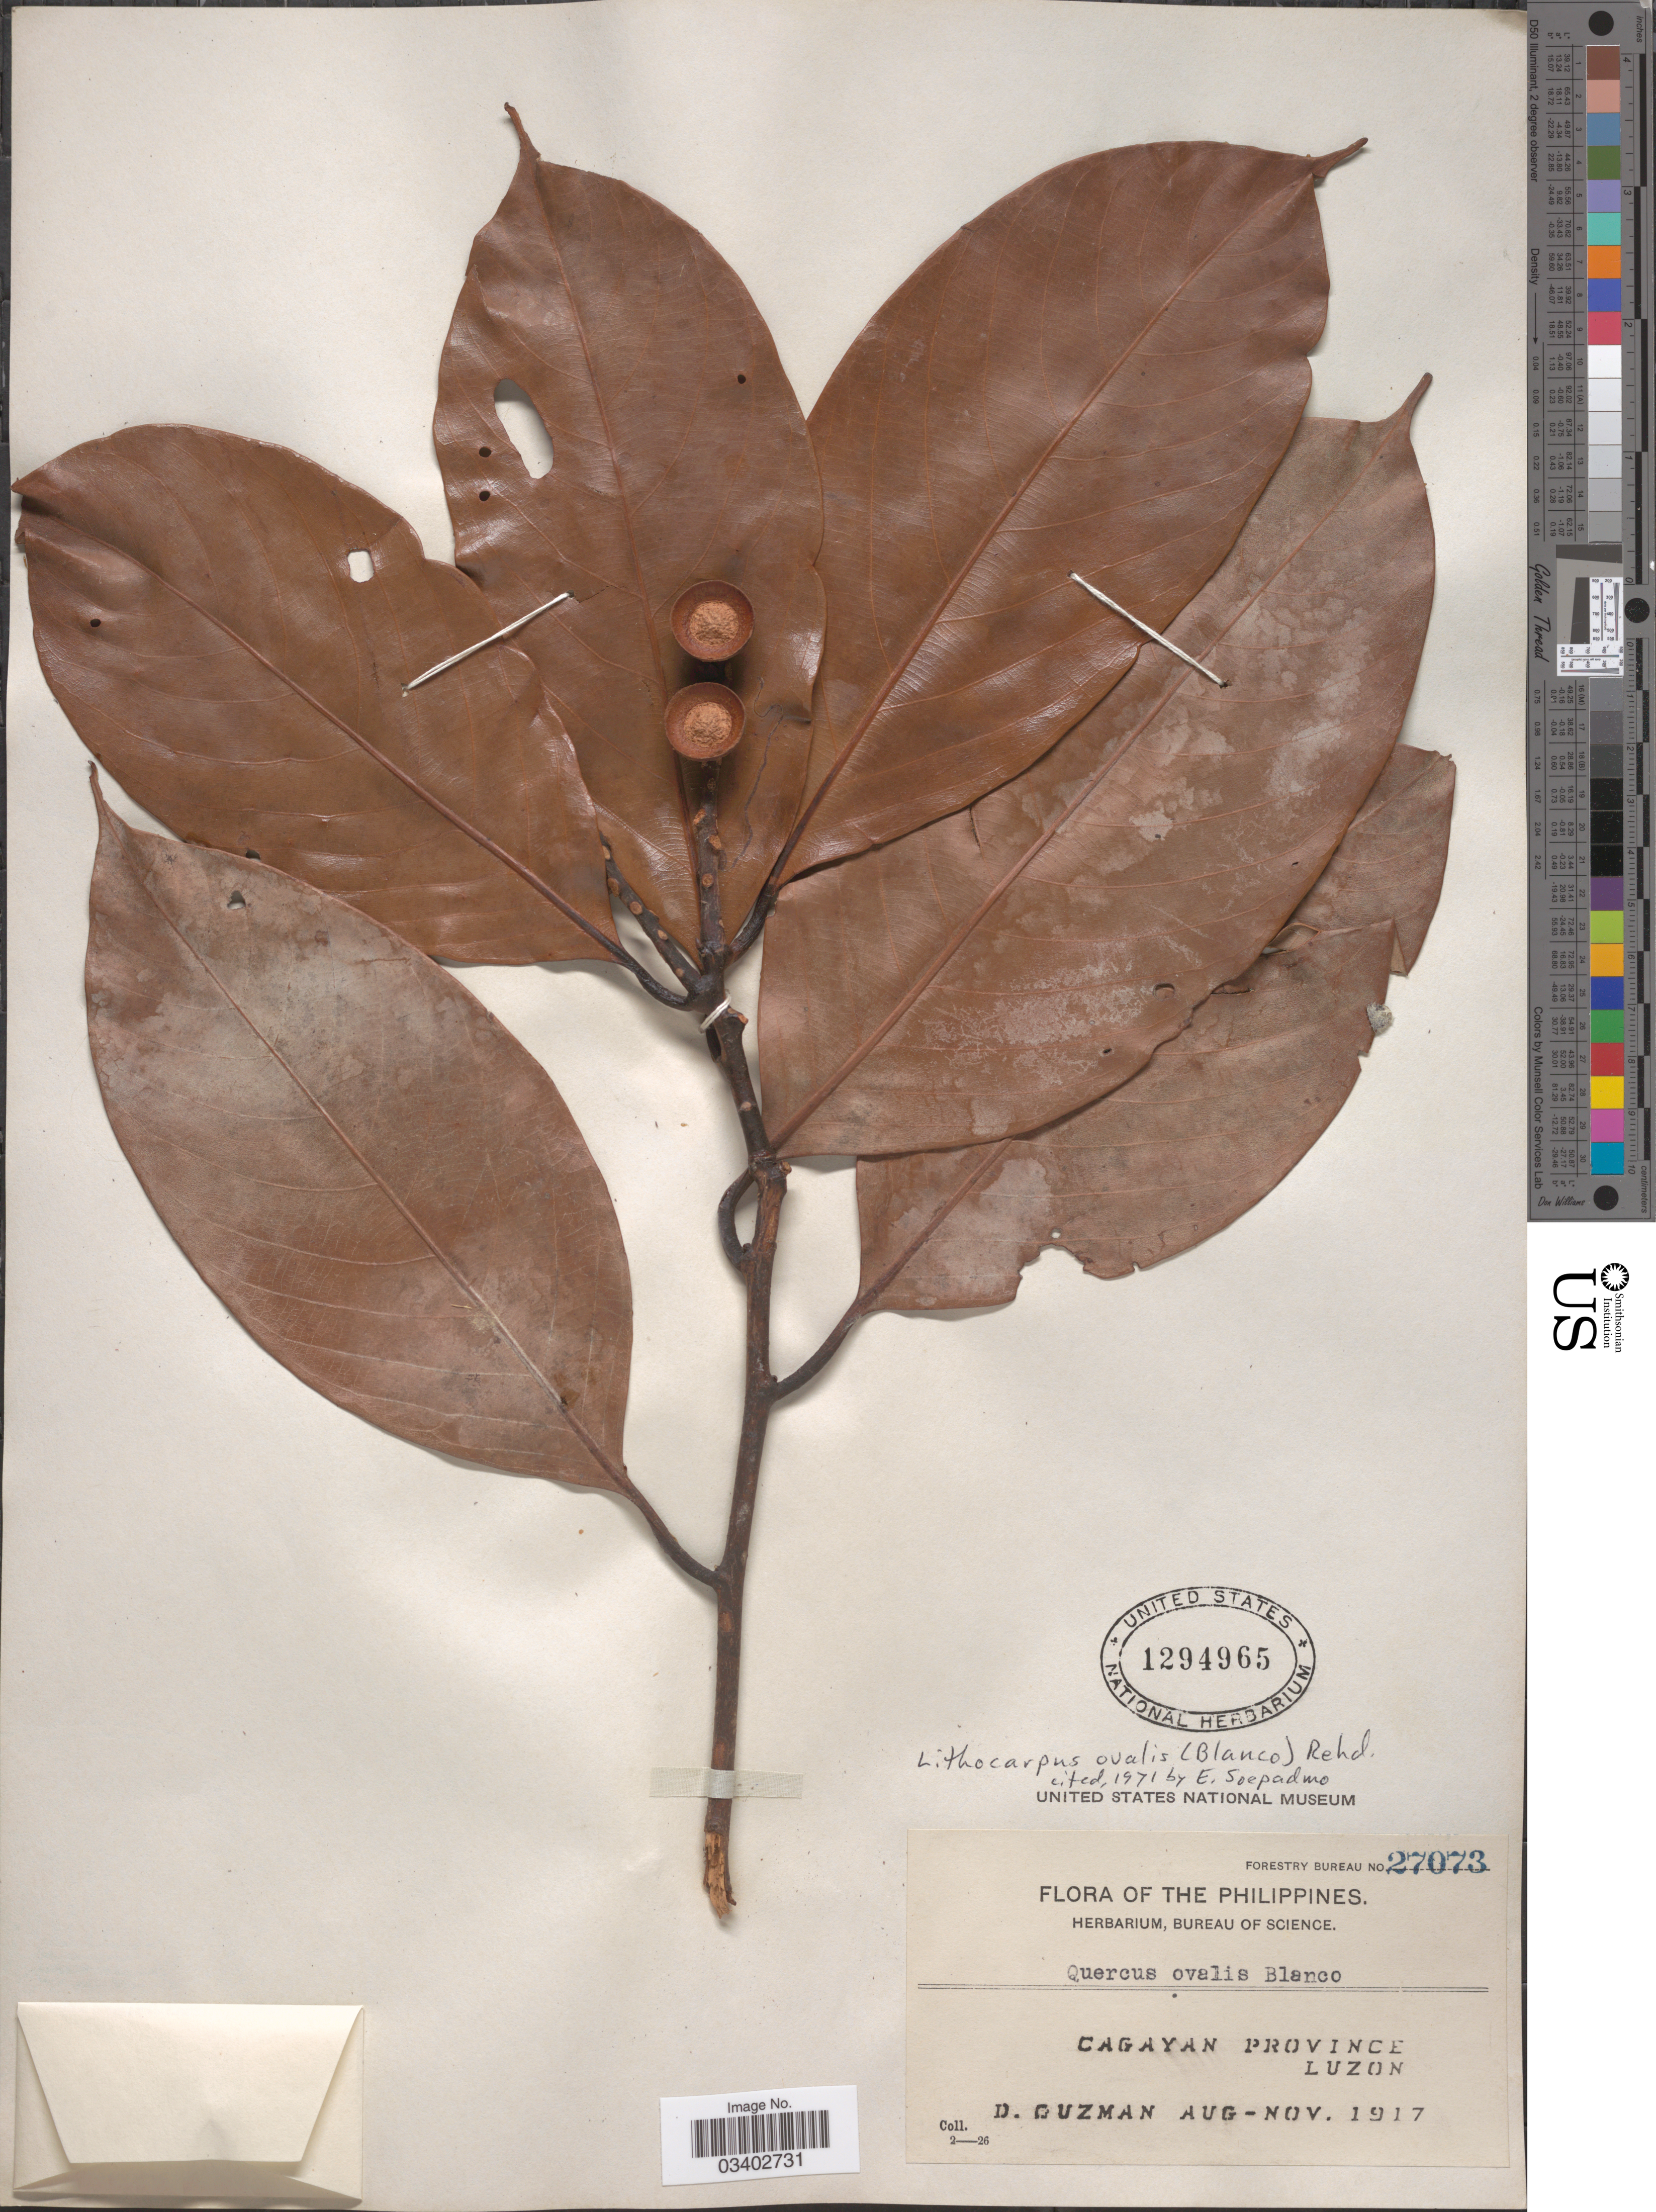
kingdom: Plantae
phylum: Tracheophyta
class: Magnoliopsida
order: Fagales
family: Fagaceae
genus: Lithocarpus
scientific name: Lithocarpus ovalis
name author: (Blanco) Rehder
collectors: D. Guzman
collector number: Forestry Bureau 27073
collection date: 1917-08/1917-11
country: Philippines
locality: Cagayan Province. Luzon.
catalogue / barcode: US 1294965